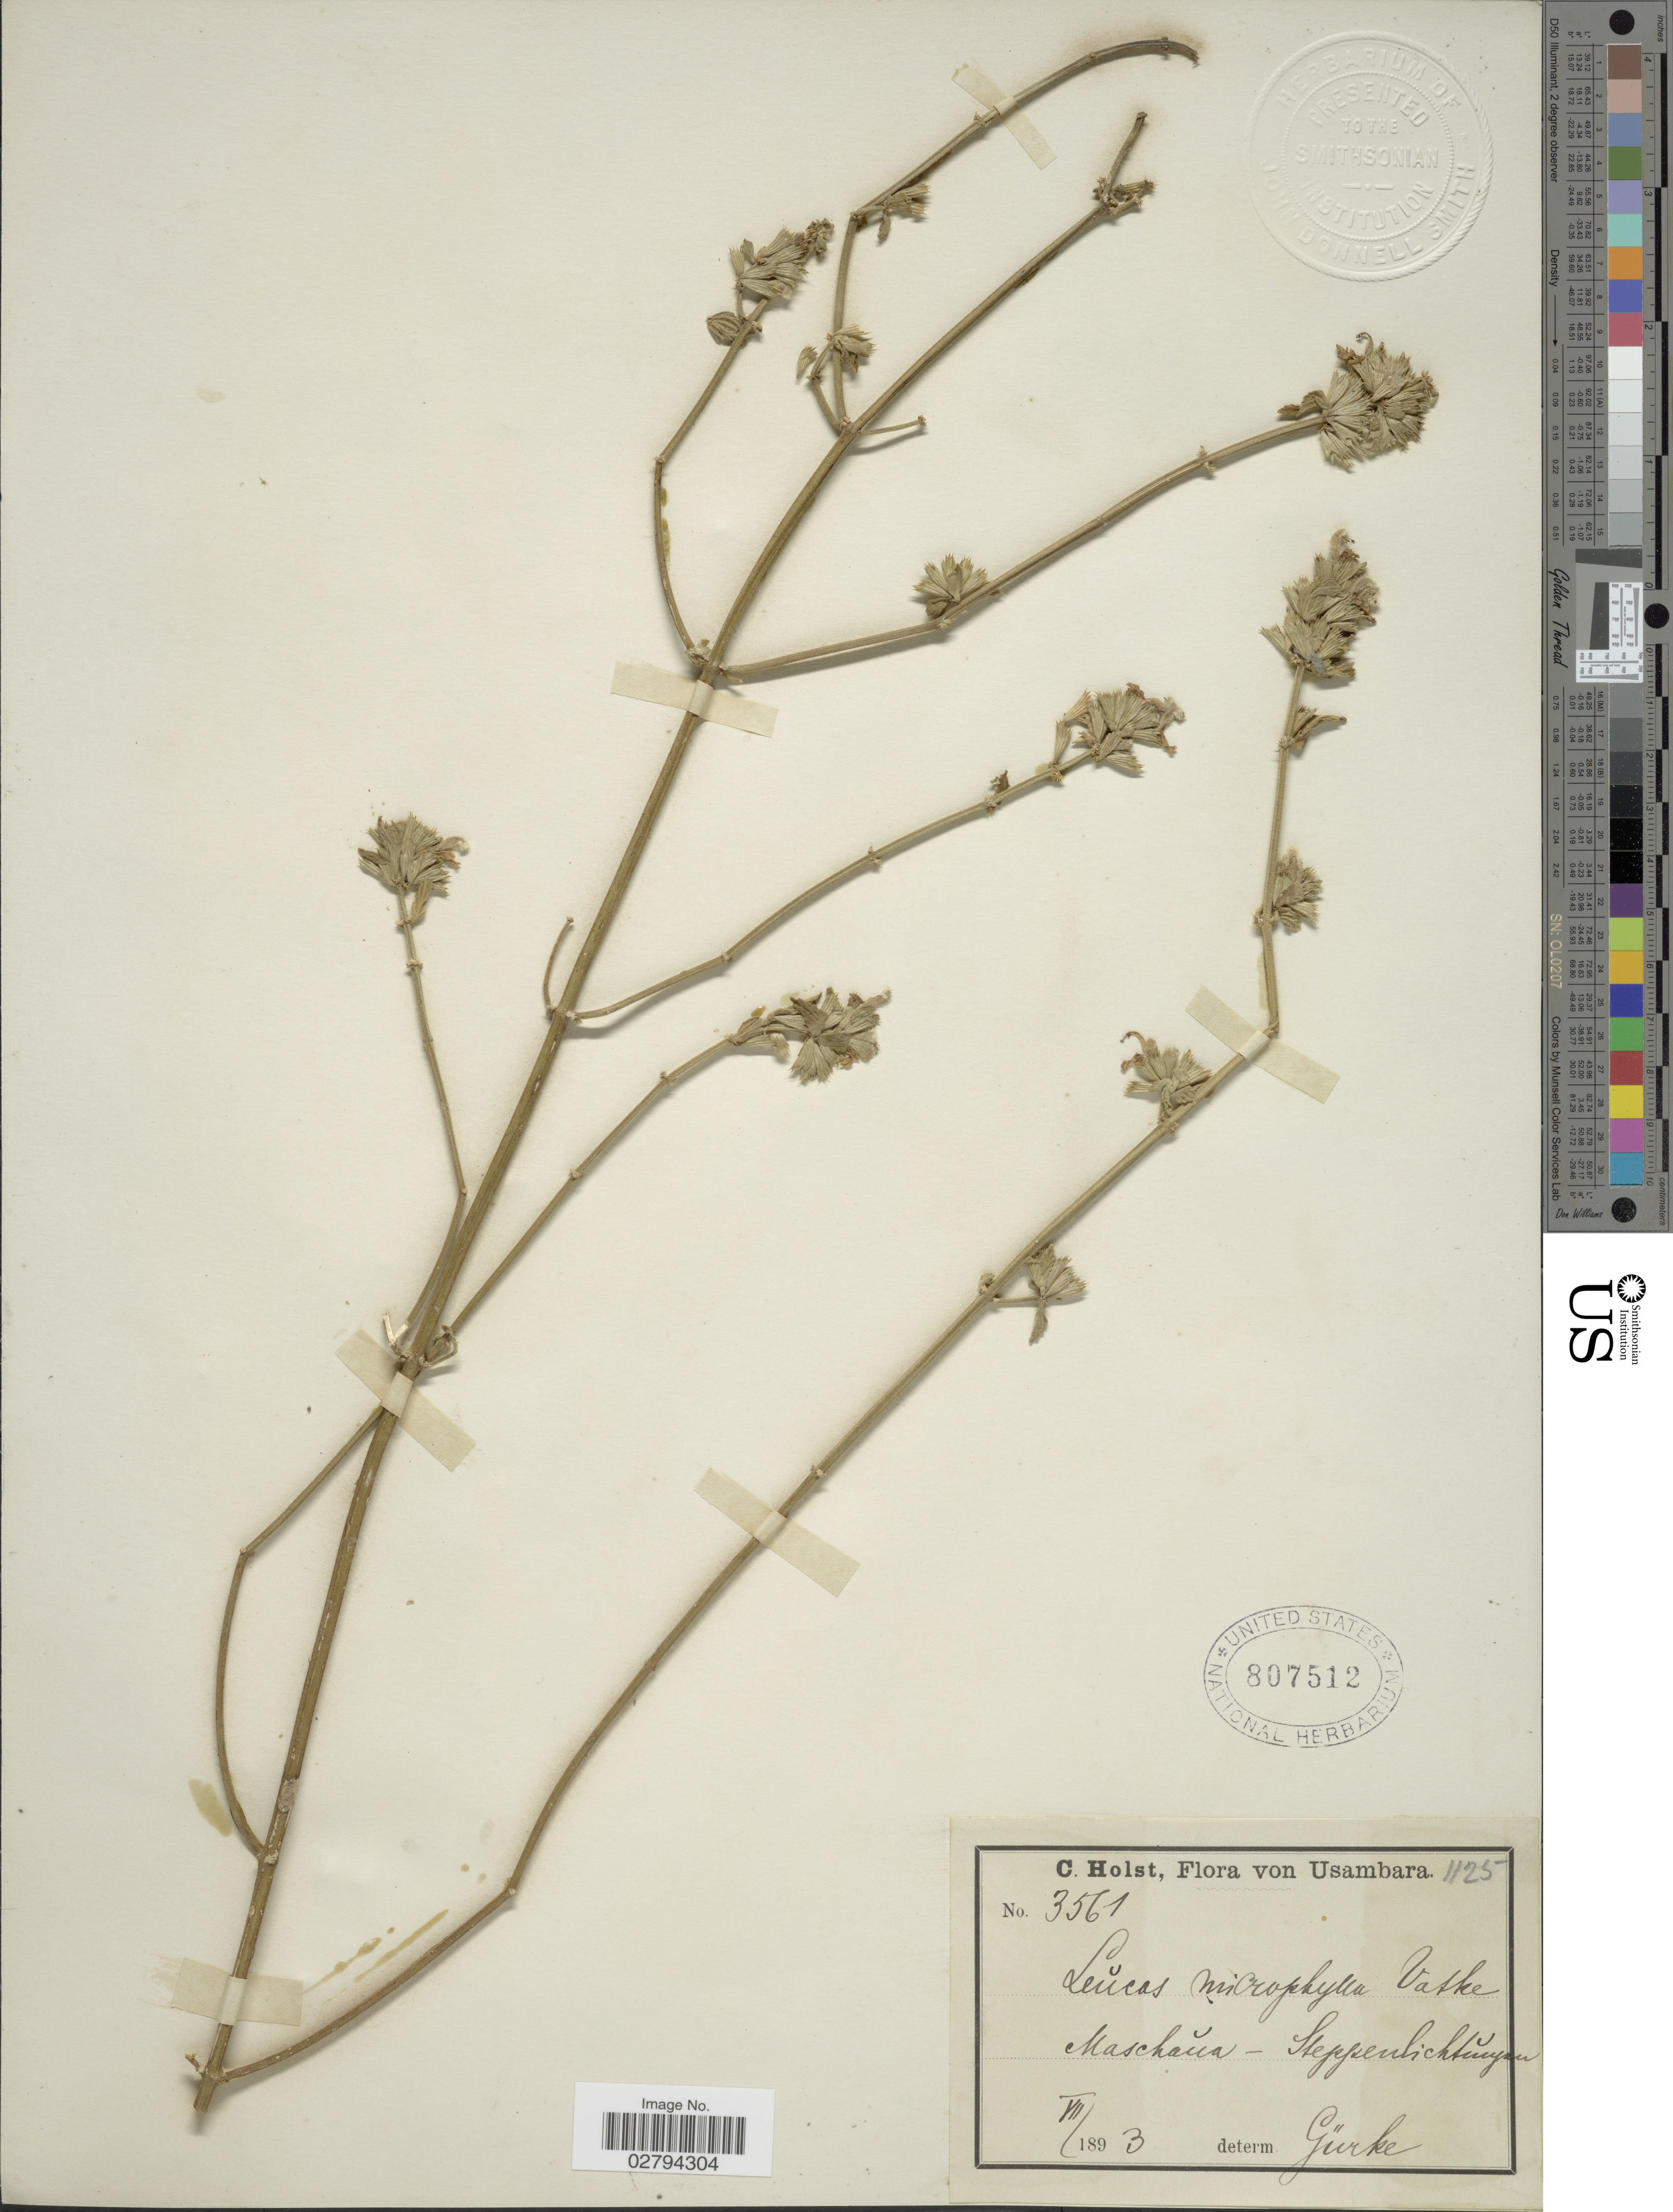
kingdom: Plantae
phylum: Tracheophyta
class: Magnoliopsida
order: Lamiales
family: Lamiaceae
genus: Leucas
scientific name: Leucas microphylla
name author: Vatke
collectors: C. H. Holst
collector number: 3561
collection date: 1893-07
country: Tanzania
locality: Usambara. Maschaúa.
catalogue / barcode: US 807512